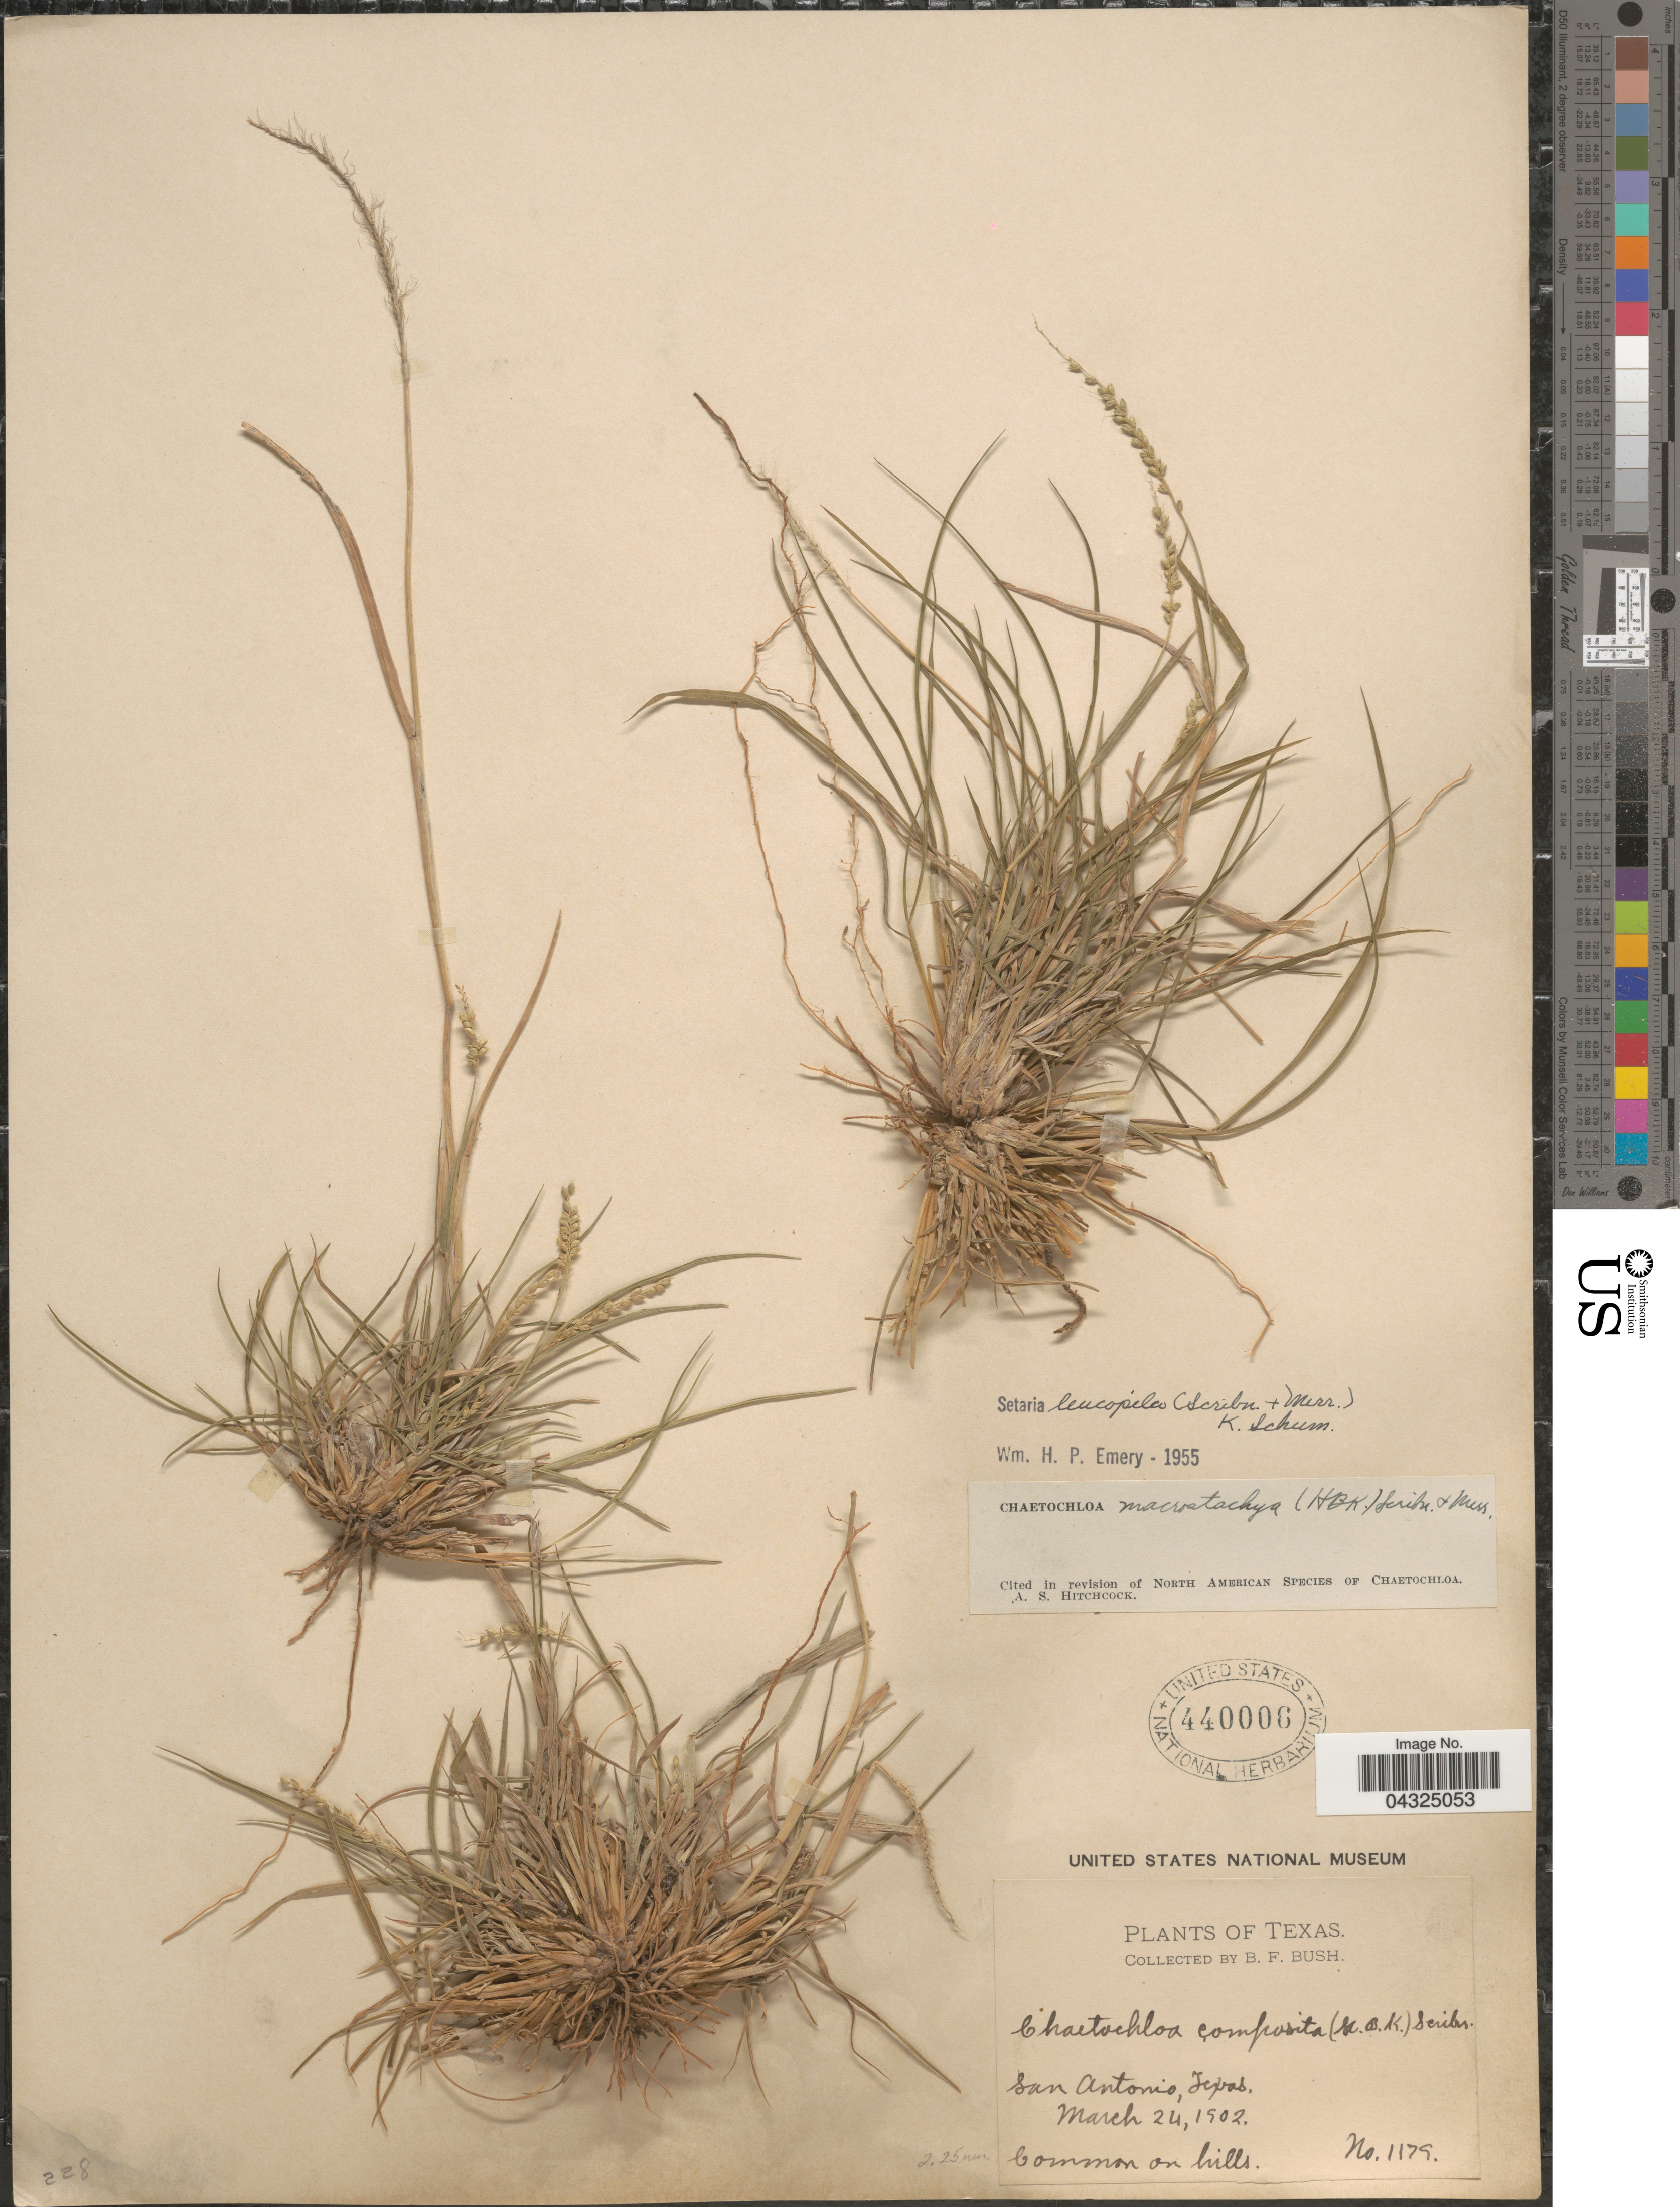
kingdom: Plantae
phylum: Tracheophyta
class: Liliopsida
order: Poales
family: Poaceae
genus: Setaria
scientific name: Setaria leucopila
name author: (Scribn. & Merr.) K. Schum.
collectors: B. F. Bush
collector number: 1179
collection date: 1902-03-24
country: United States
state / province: Texas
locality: San Antonio. Common on hills.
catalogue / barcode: US 440006